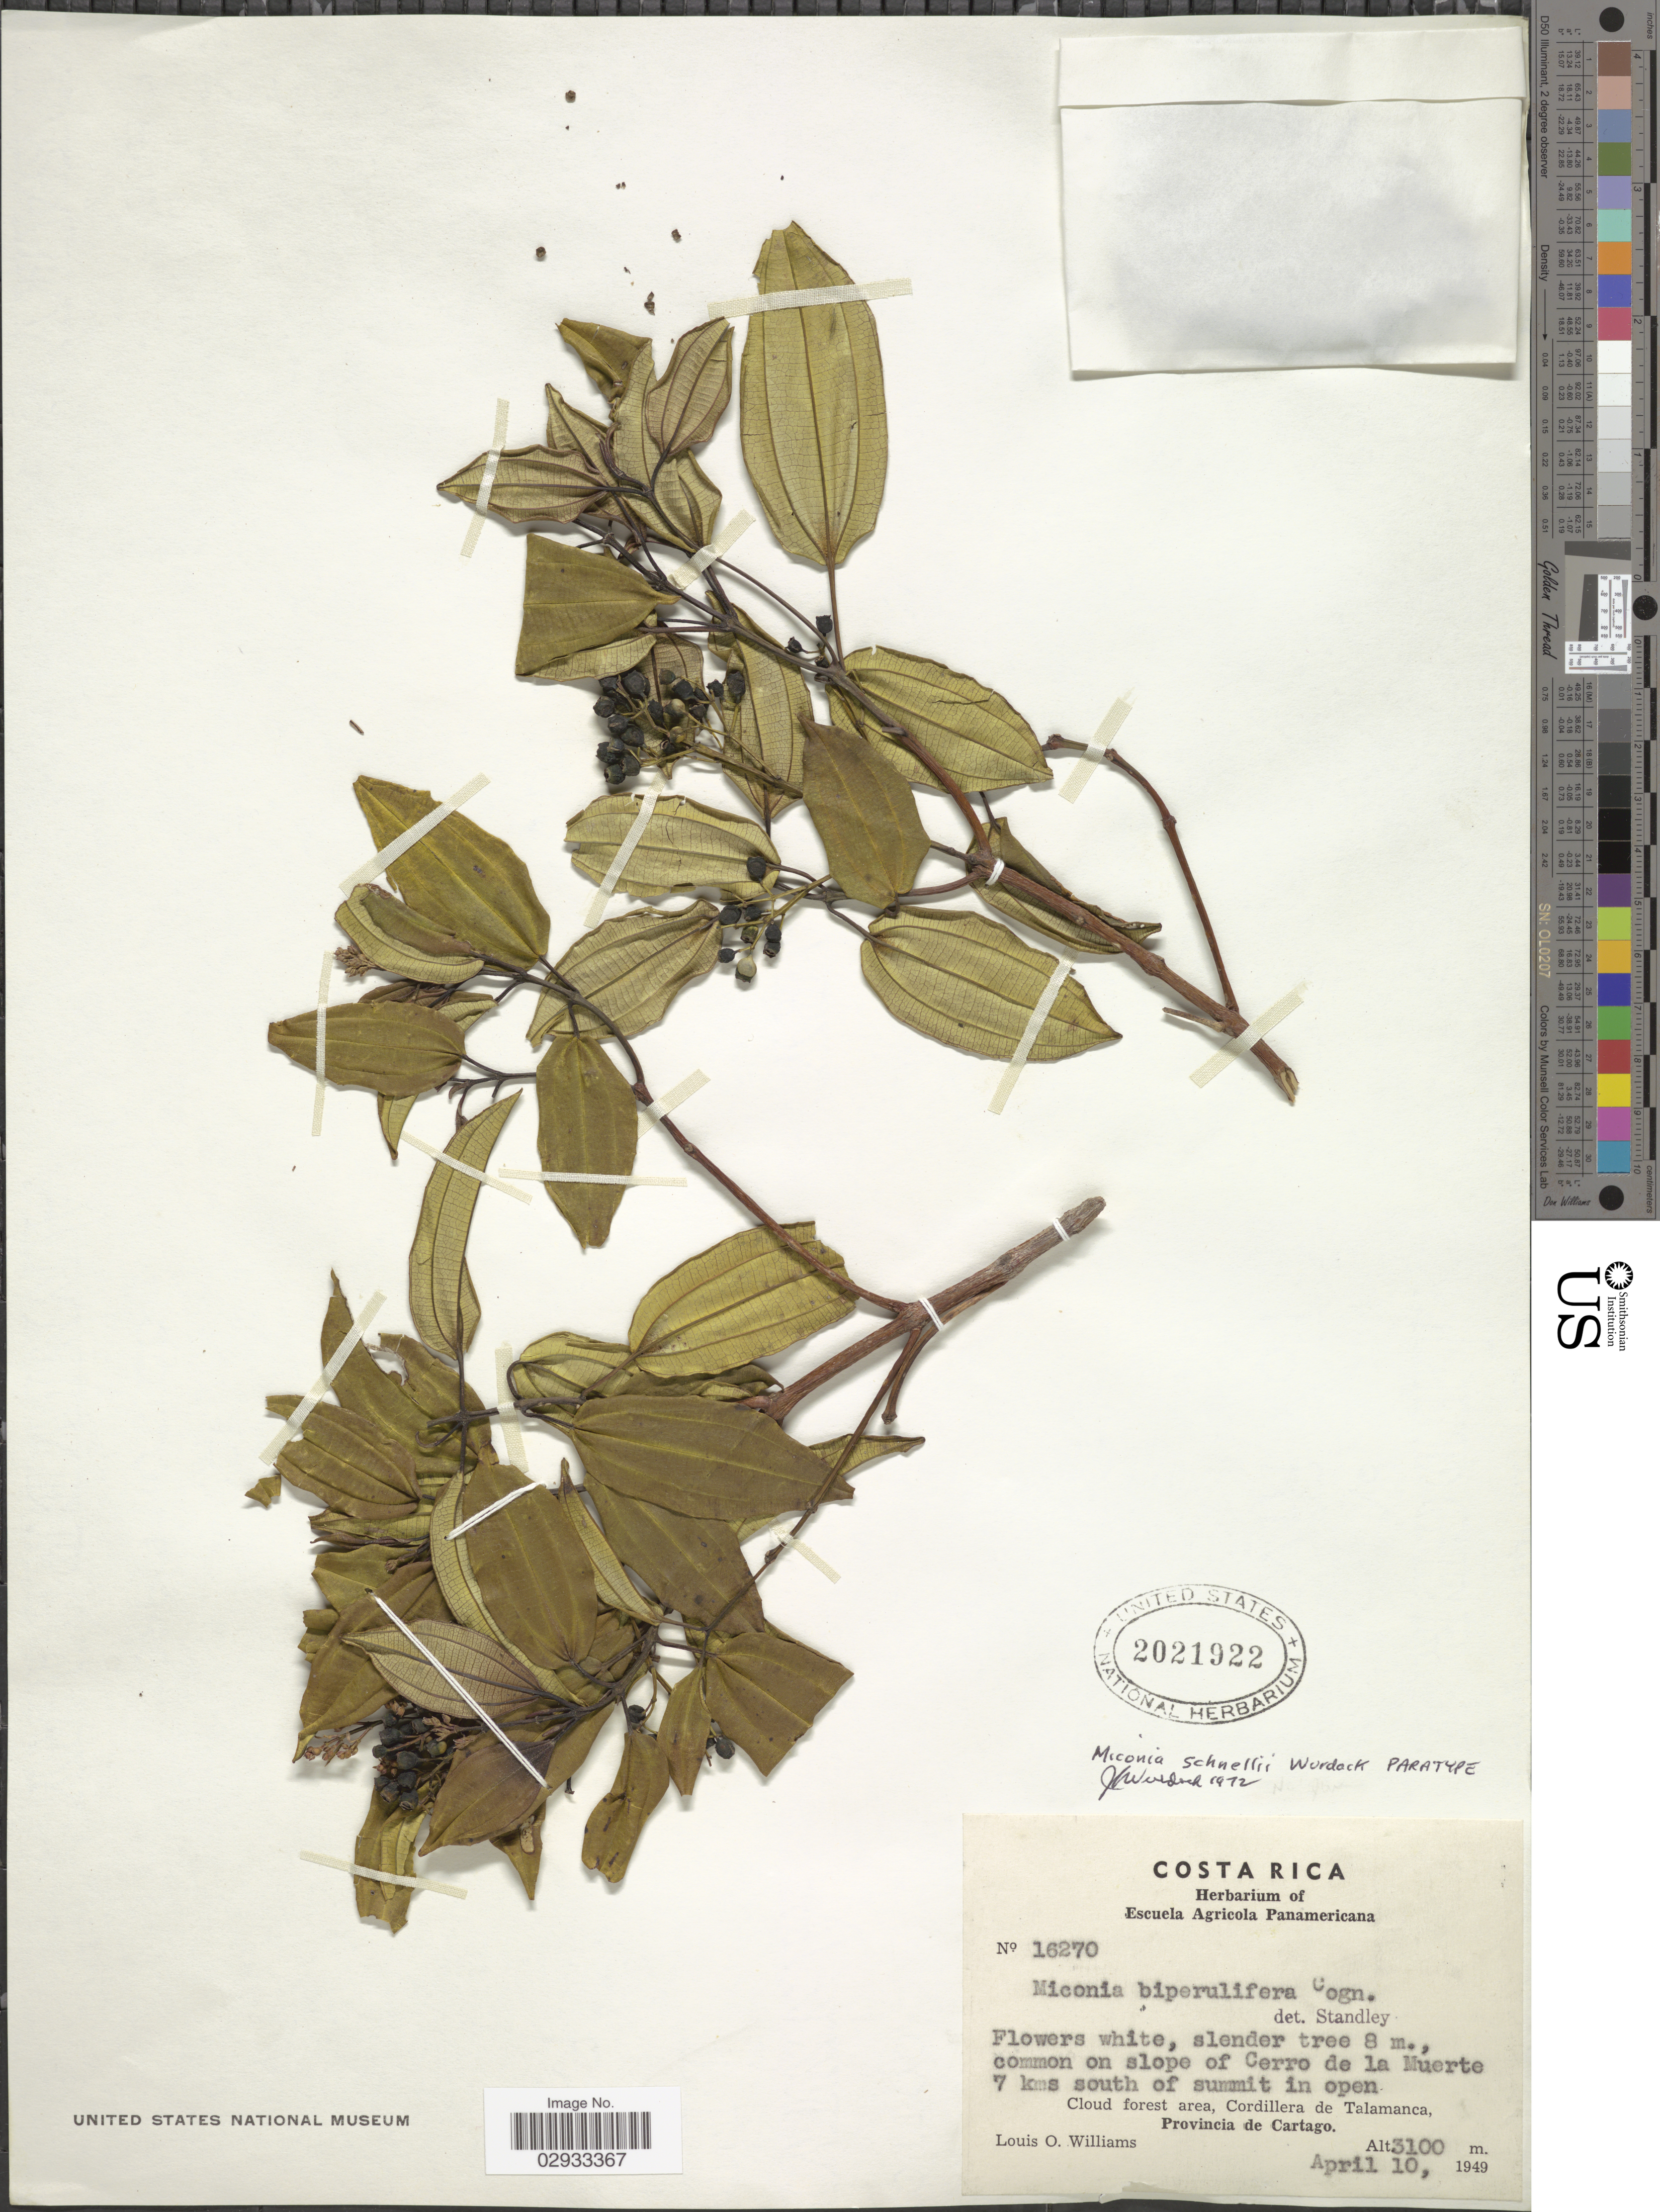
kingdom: Plantae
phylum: Tracheophyta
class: Magnoliopsida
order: Myrtales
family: Melastomataceae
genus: Miconia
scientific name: Miconia schnellii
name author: Wurdack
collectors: L. O. Williams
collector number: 16270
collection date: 1949-04-10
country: Costa Rica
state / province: Cartago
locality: On slope of Cerro de la Muerte 7 kms south of summit in open cloud forest area, Cordillera de Talamanca.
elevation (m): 3100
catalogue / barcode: US 2021922